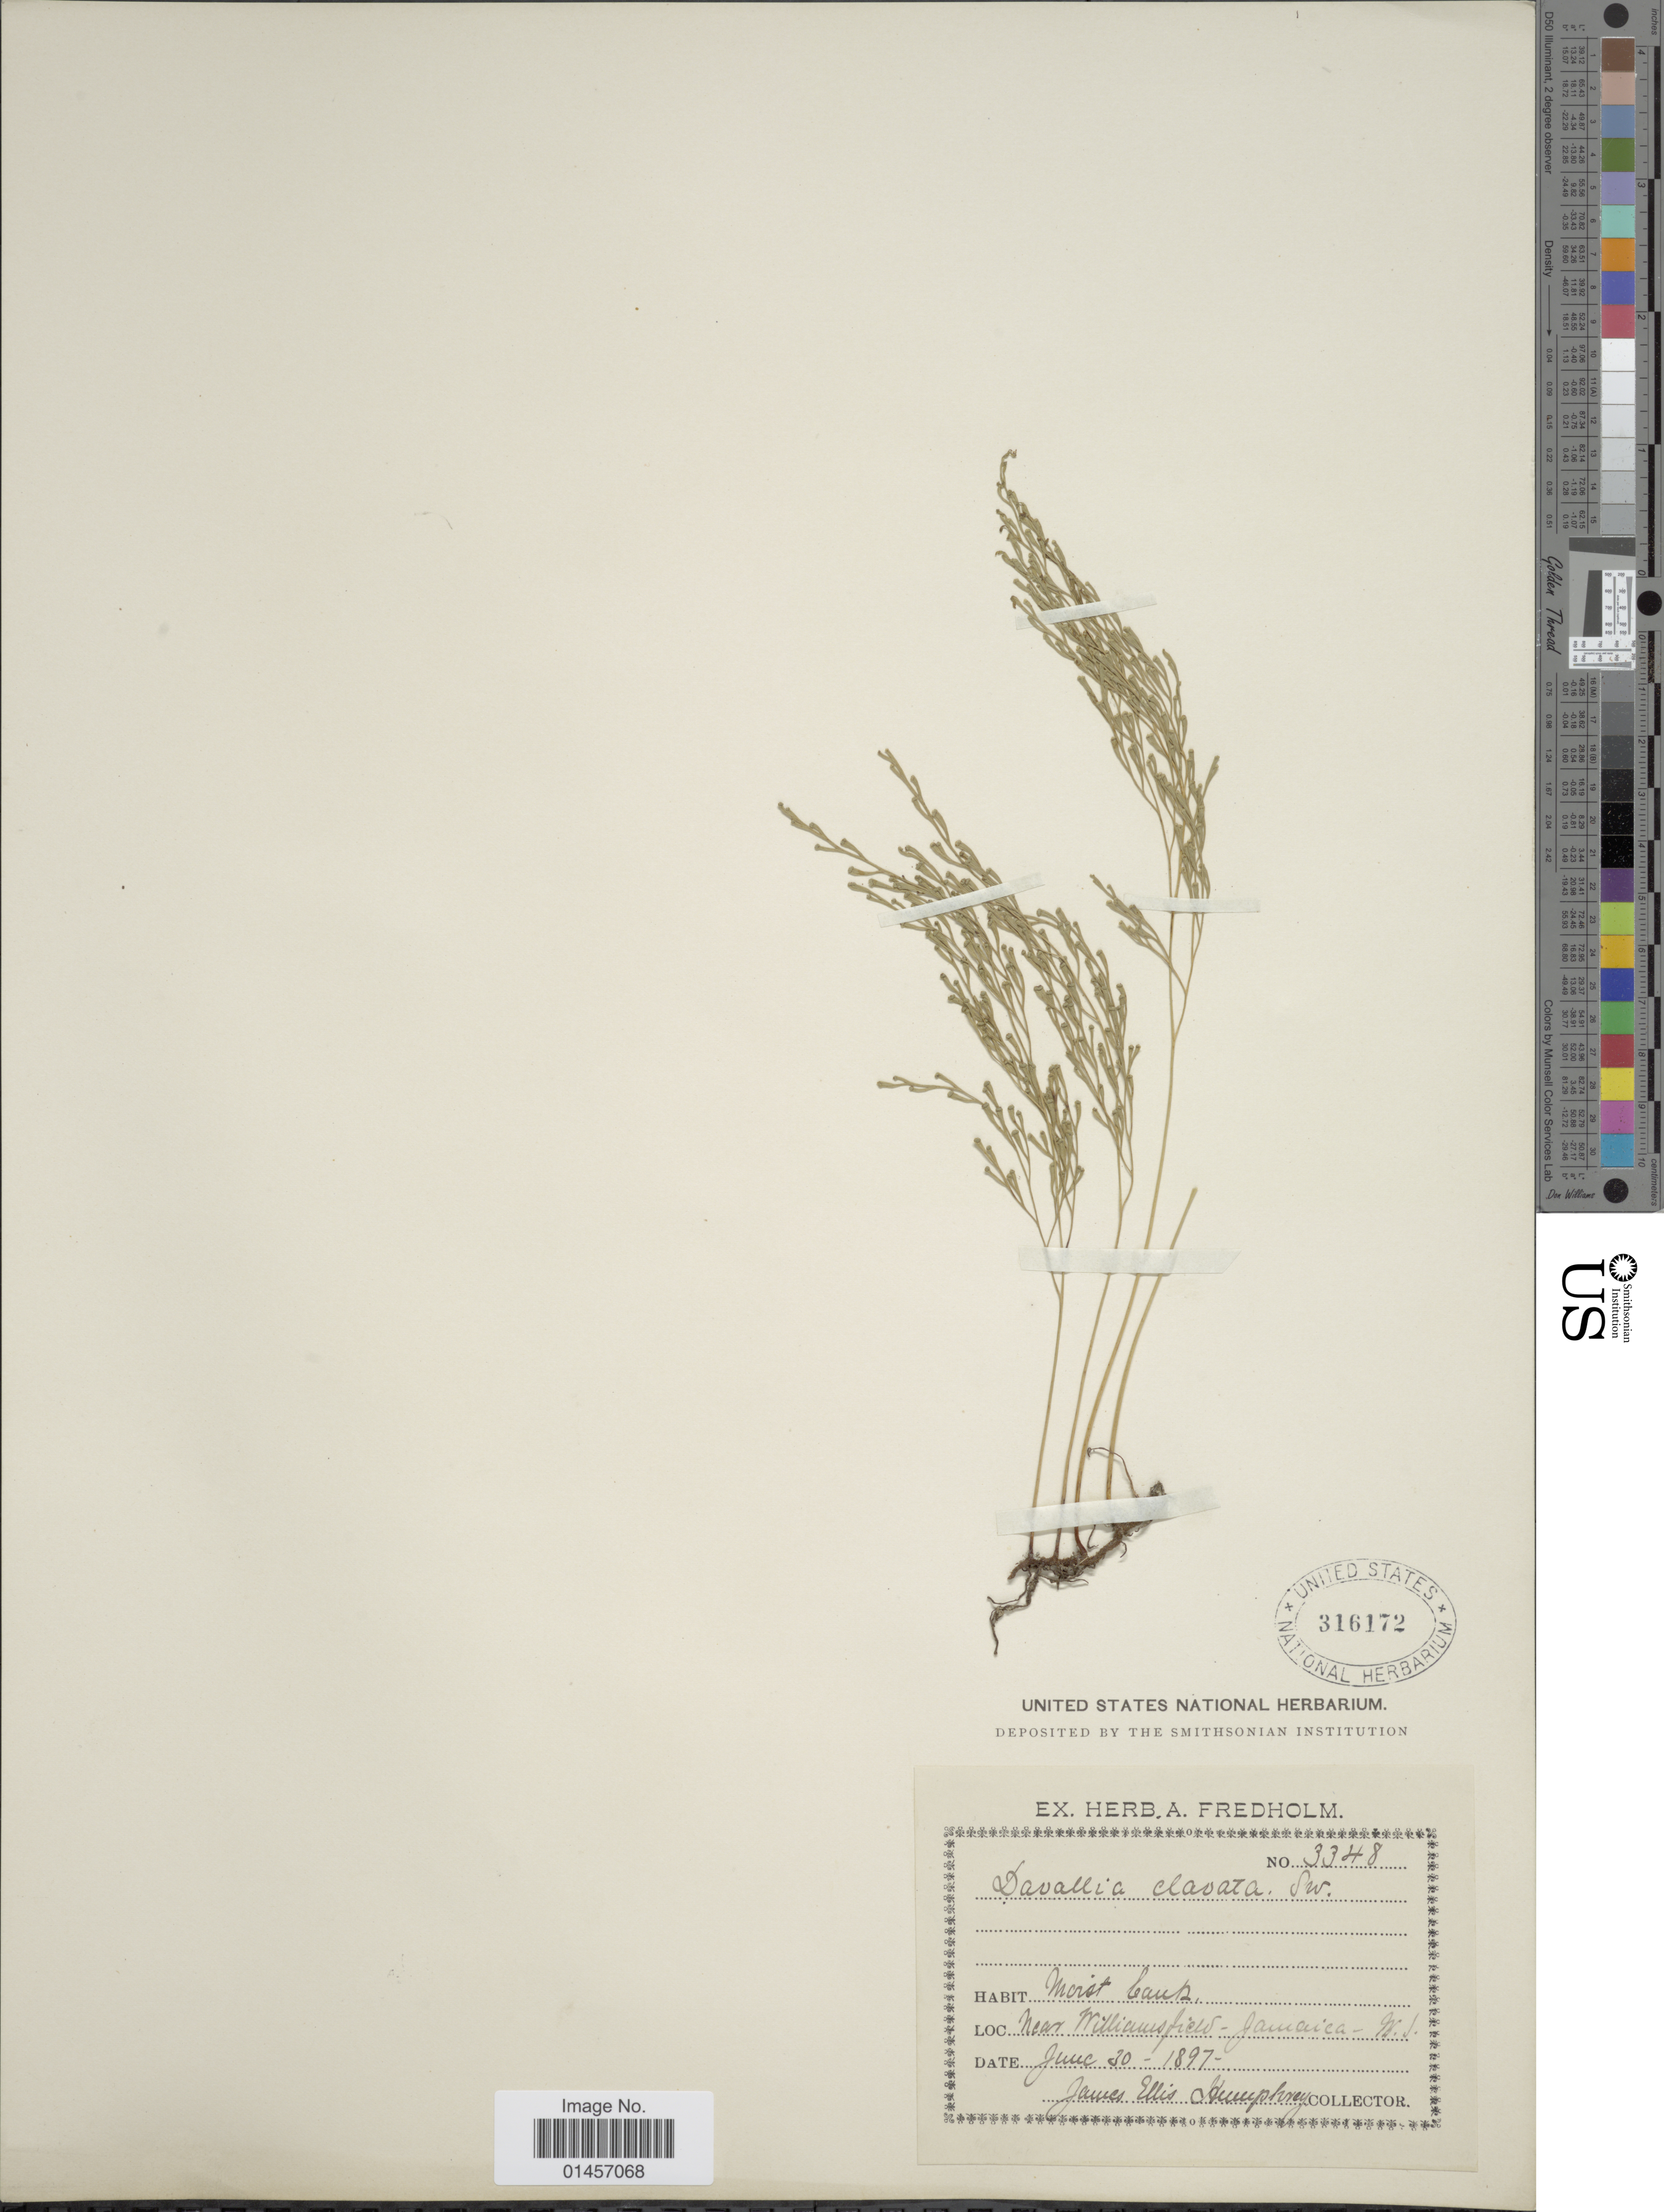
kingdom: Plantae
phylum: Tracheophyta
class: Polypodiopsida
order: Polypodiales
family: Lindsaeaceae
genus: Sphenomeris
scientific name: Sphenomeris clavata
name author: (L.) Maxon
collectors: J. Humphrey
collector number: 3348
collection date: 1897-06-30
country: Jamaica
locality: Jamaica, near Williamsfield. W.I.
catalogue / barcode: US 316172